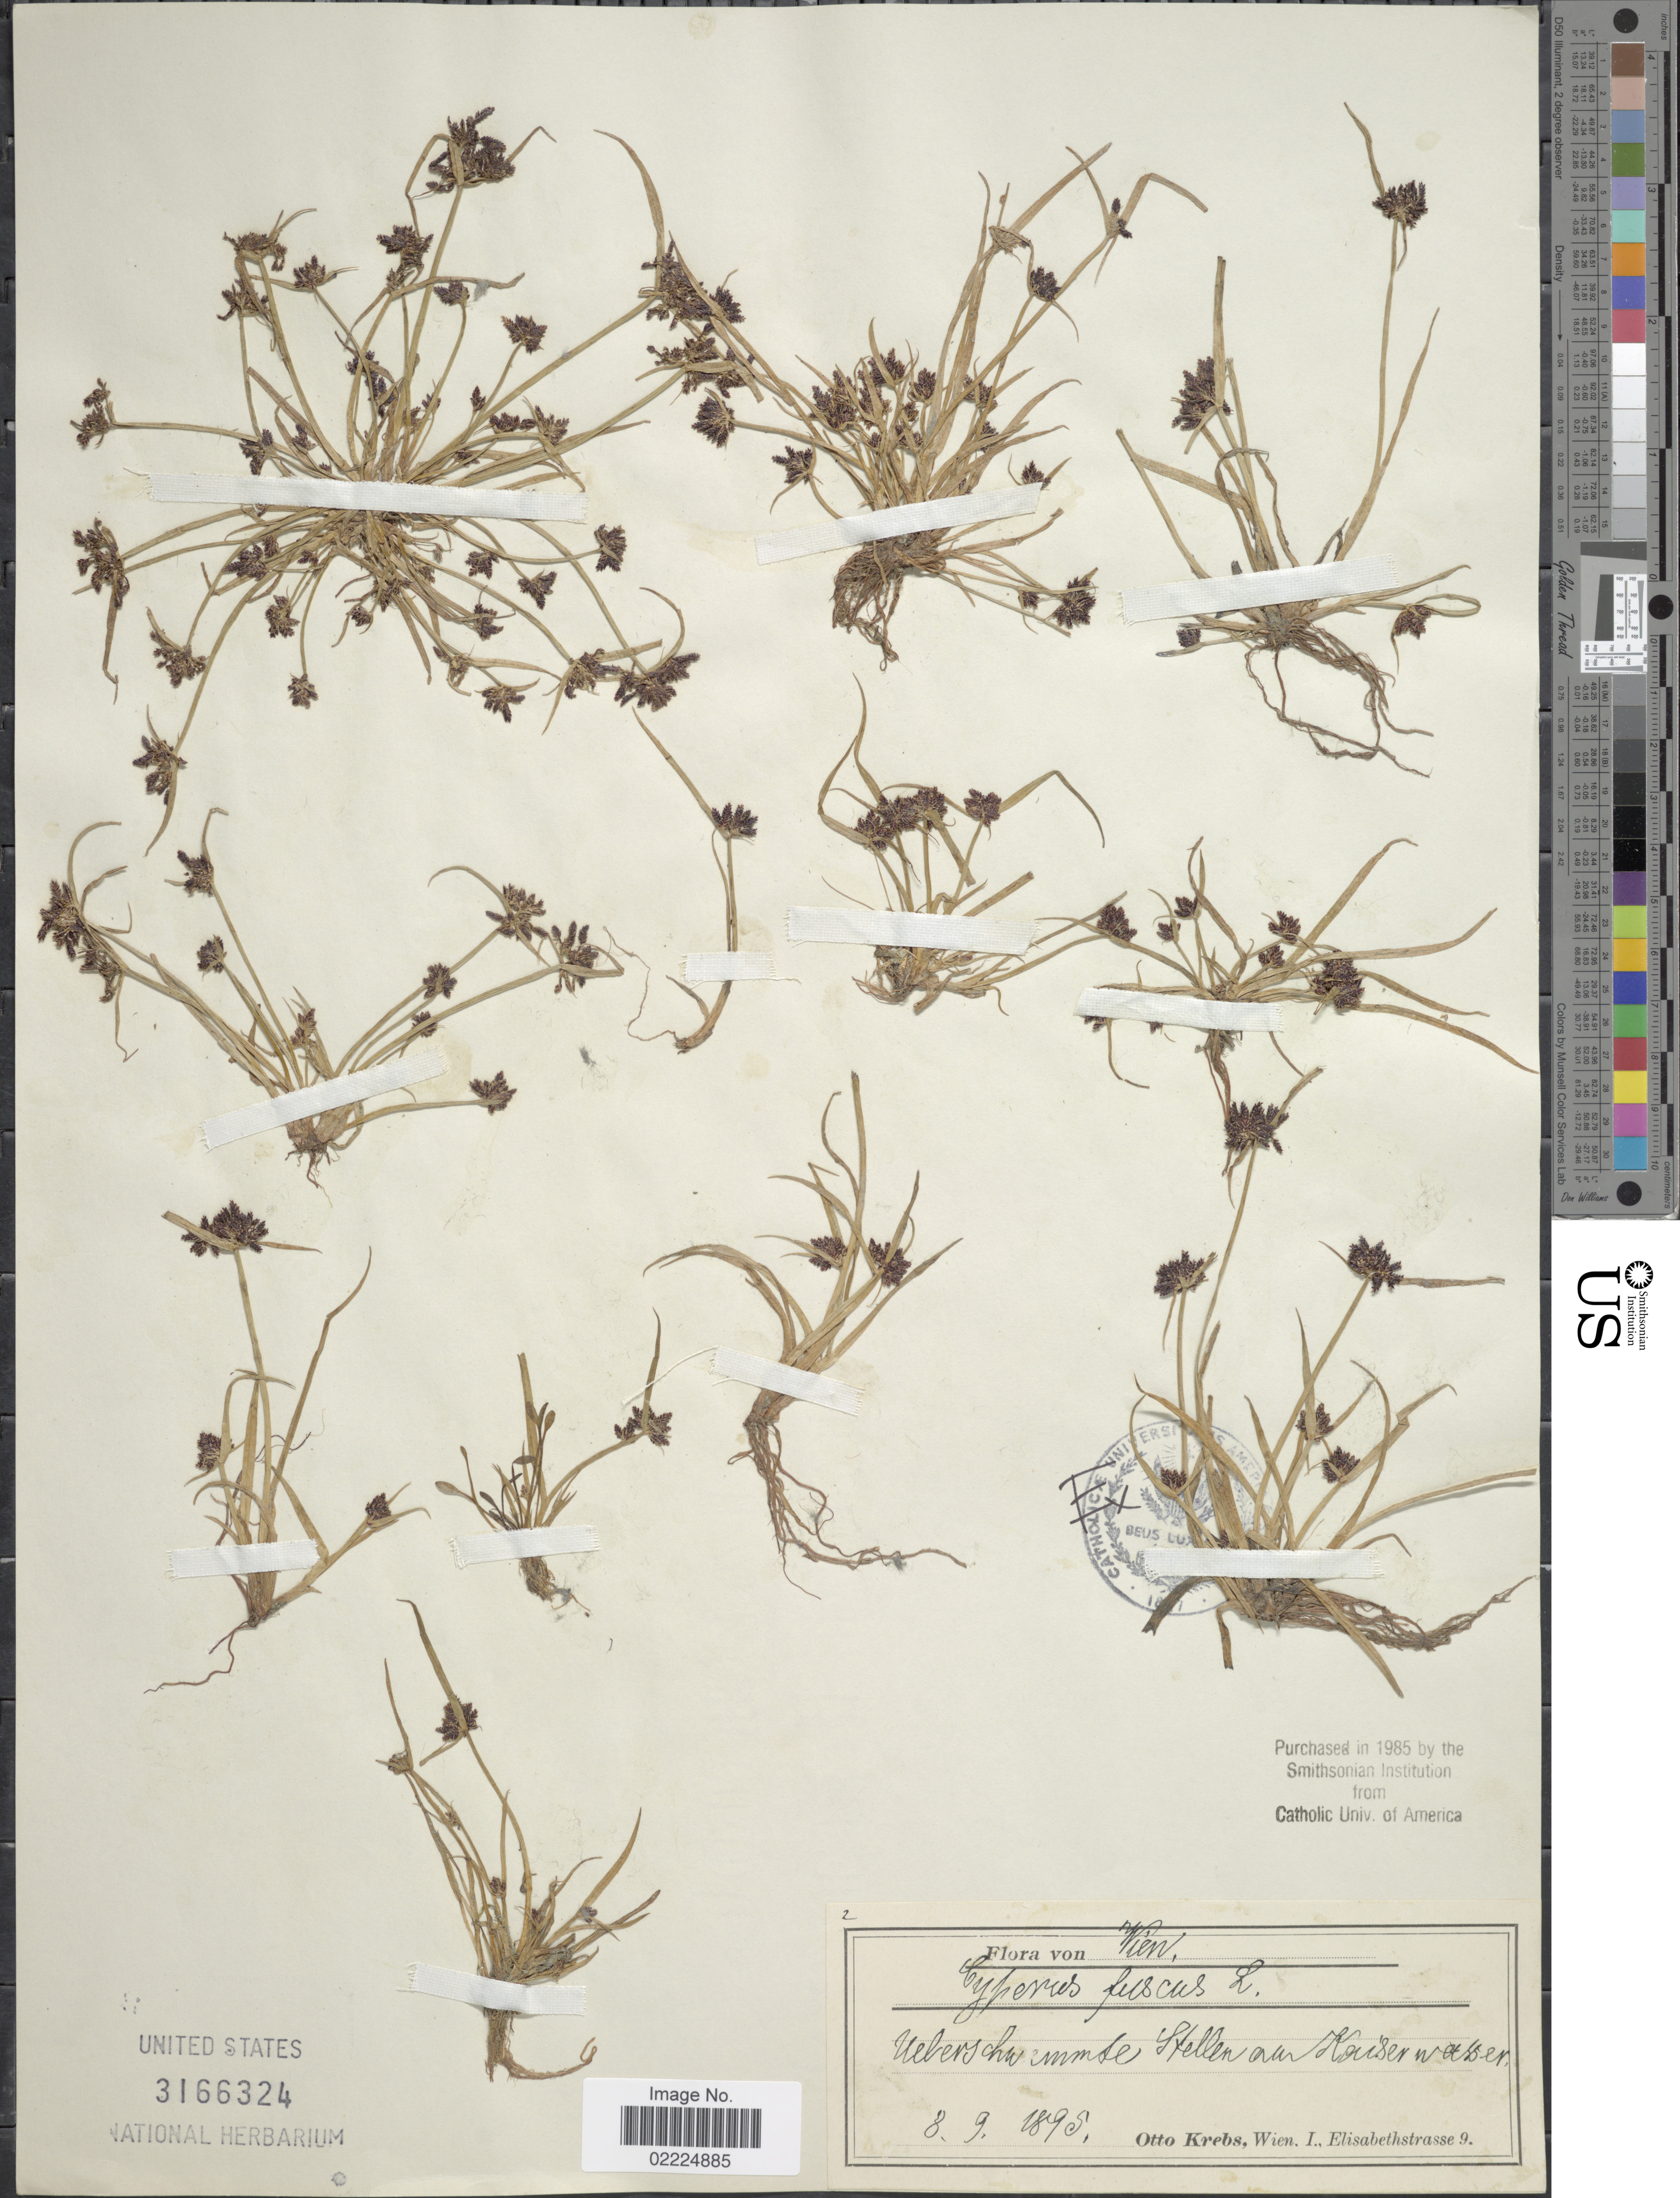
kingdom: Plantae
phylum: Tracheophyta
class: Liliopsida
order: Poales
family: Cyperaceae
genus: Cyperus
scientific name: Cyperus fuscus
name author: L.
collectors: O. Krebs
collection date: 1895-09-08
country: Austria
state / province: Wien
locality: Wien. Ueberscha emmse Stellen aur Kaiser wasser. [interpreted]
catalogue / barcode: US 3166324